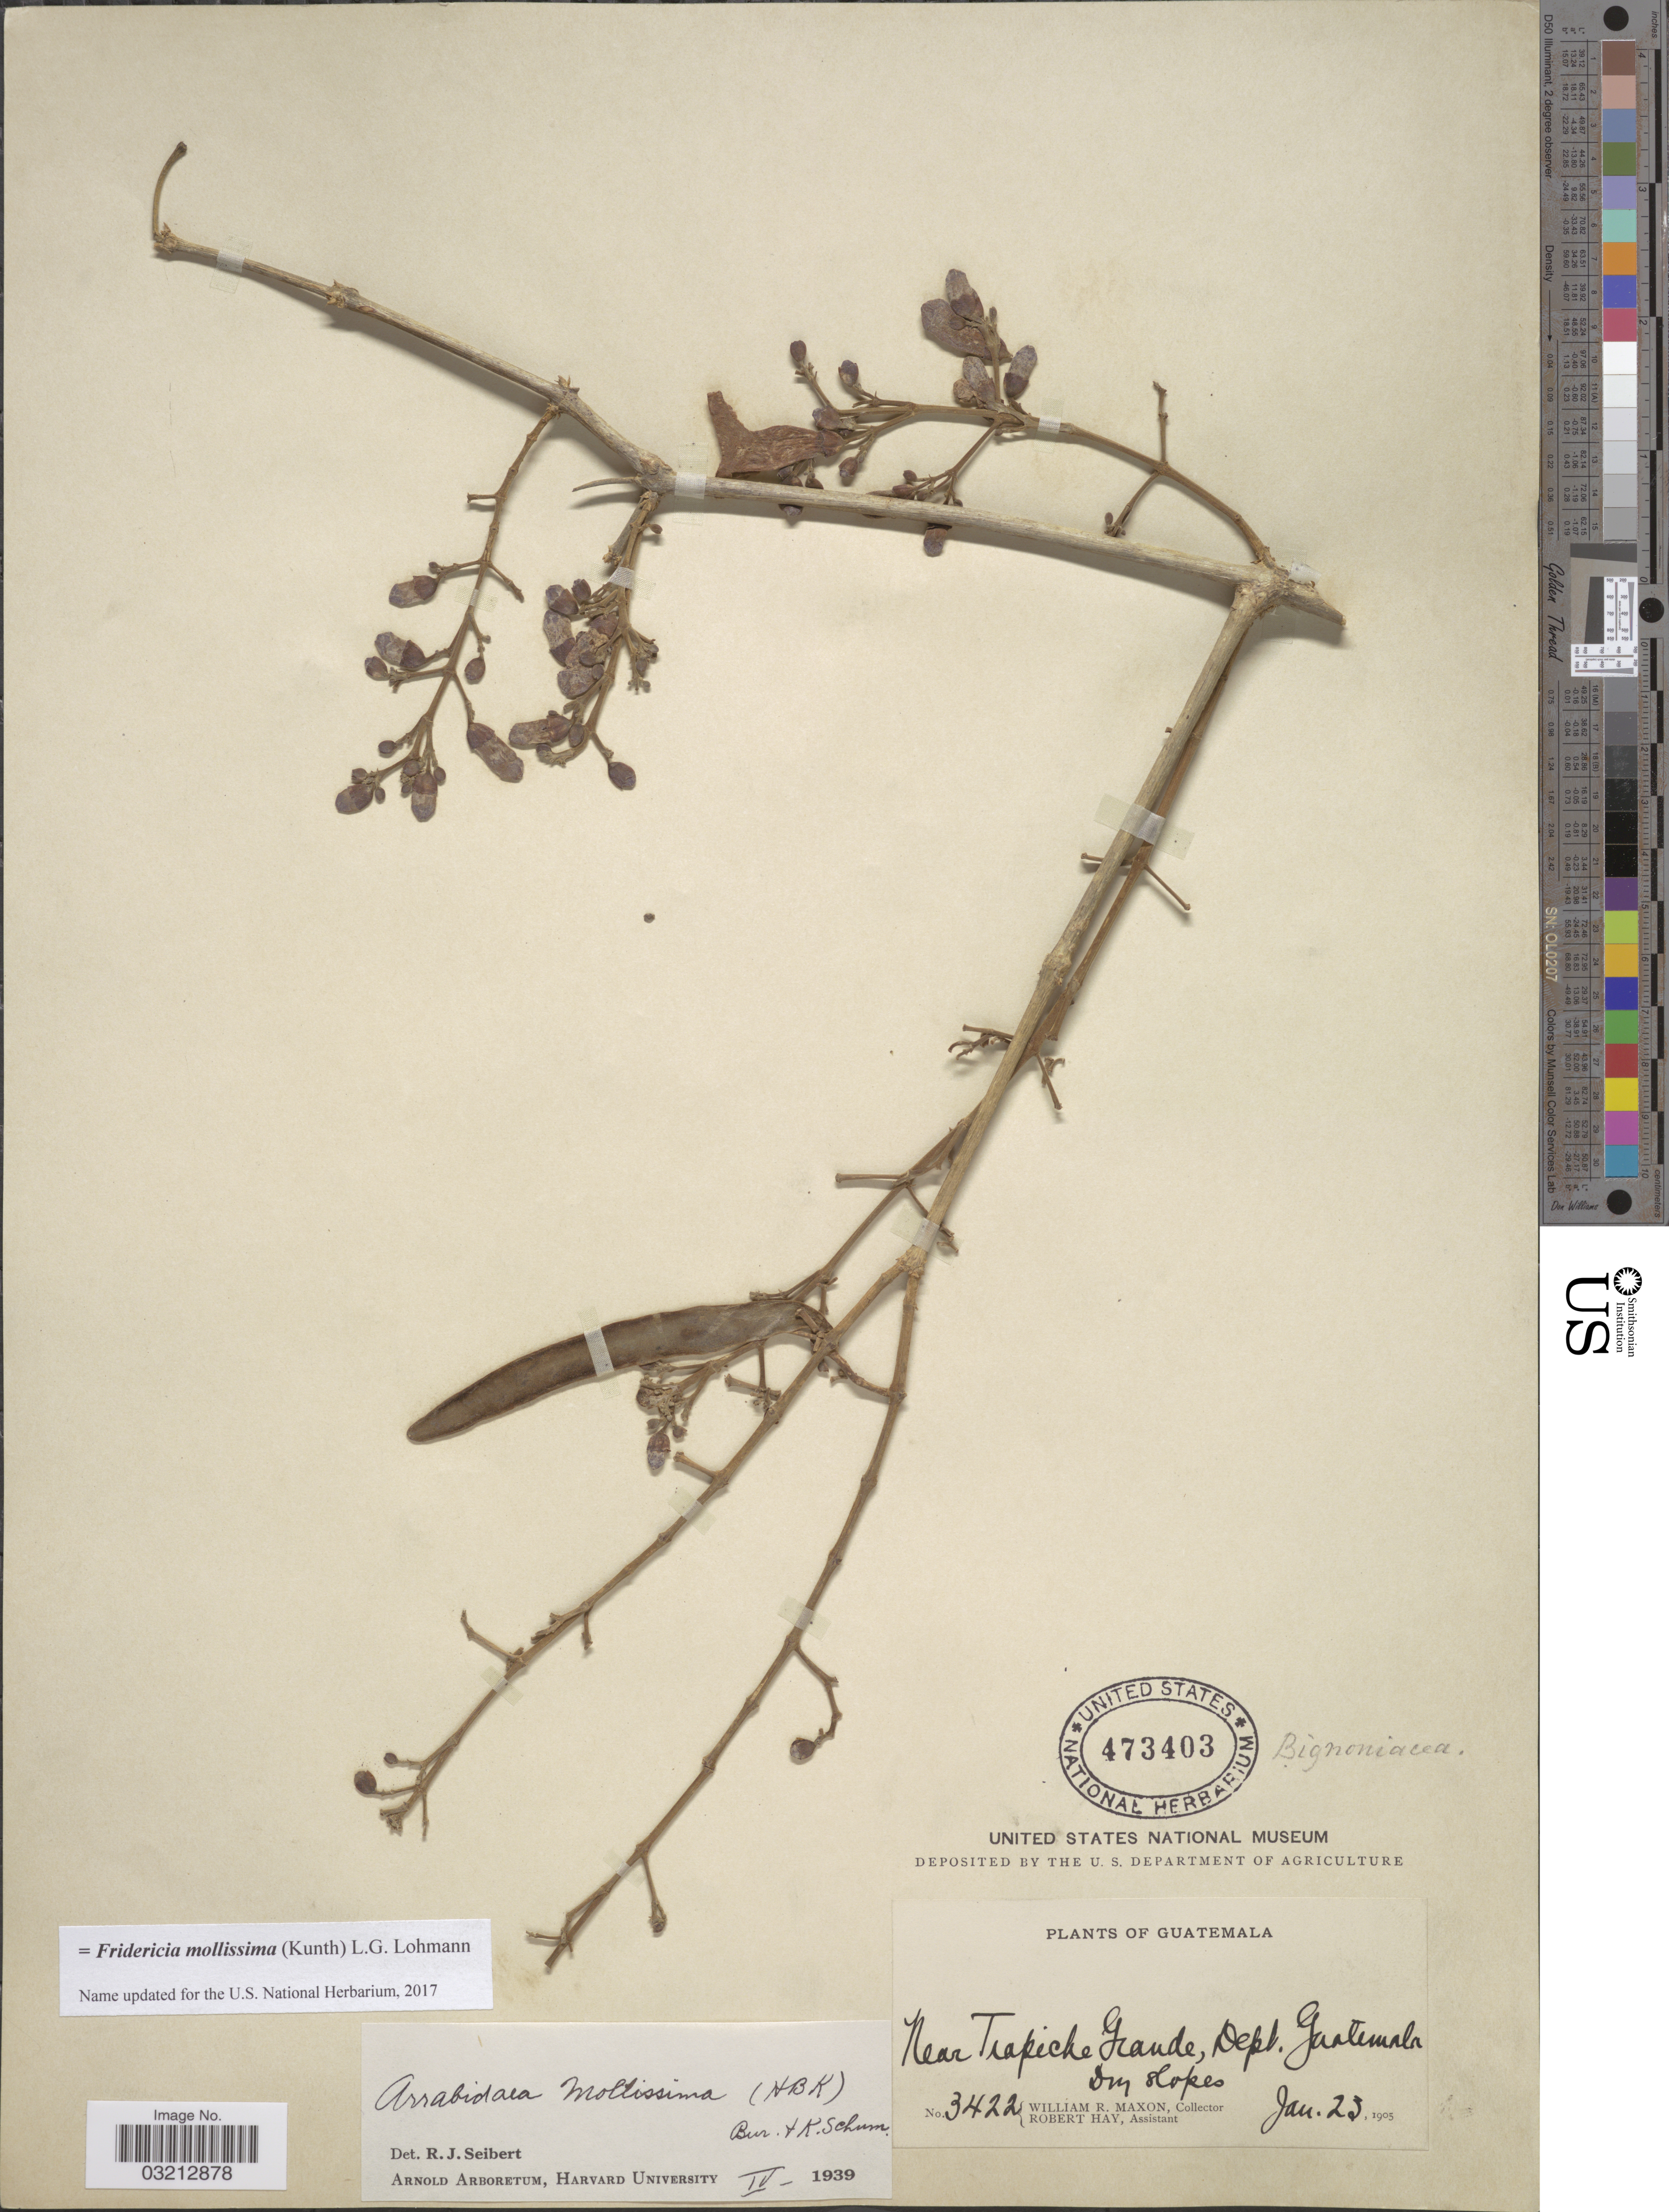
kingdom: Plantae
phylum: Tracheophyta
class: Magnoliopsida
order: Lamiales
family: Bignoniaceae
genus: Fridericia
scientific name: Fridericia mollissima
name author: (Kunth) L.G. Lohmann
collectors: W. R. Maxon & R. Hay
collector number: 3422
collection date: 1905-01-23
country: Guatemala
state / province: Guatemala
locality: Near Trapiche Grande, Dept. Guatemala.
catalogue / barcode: US 473403